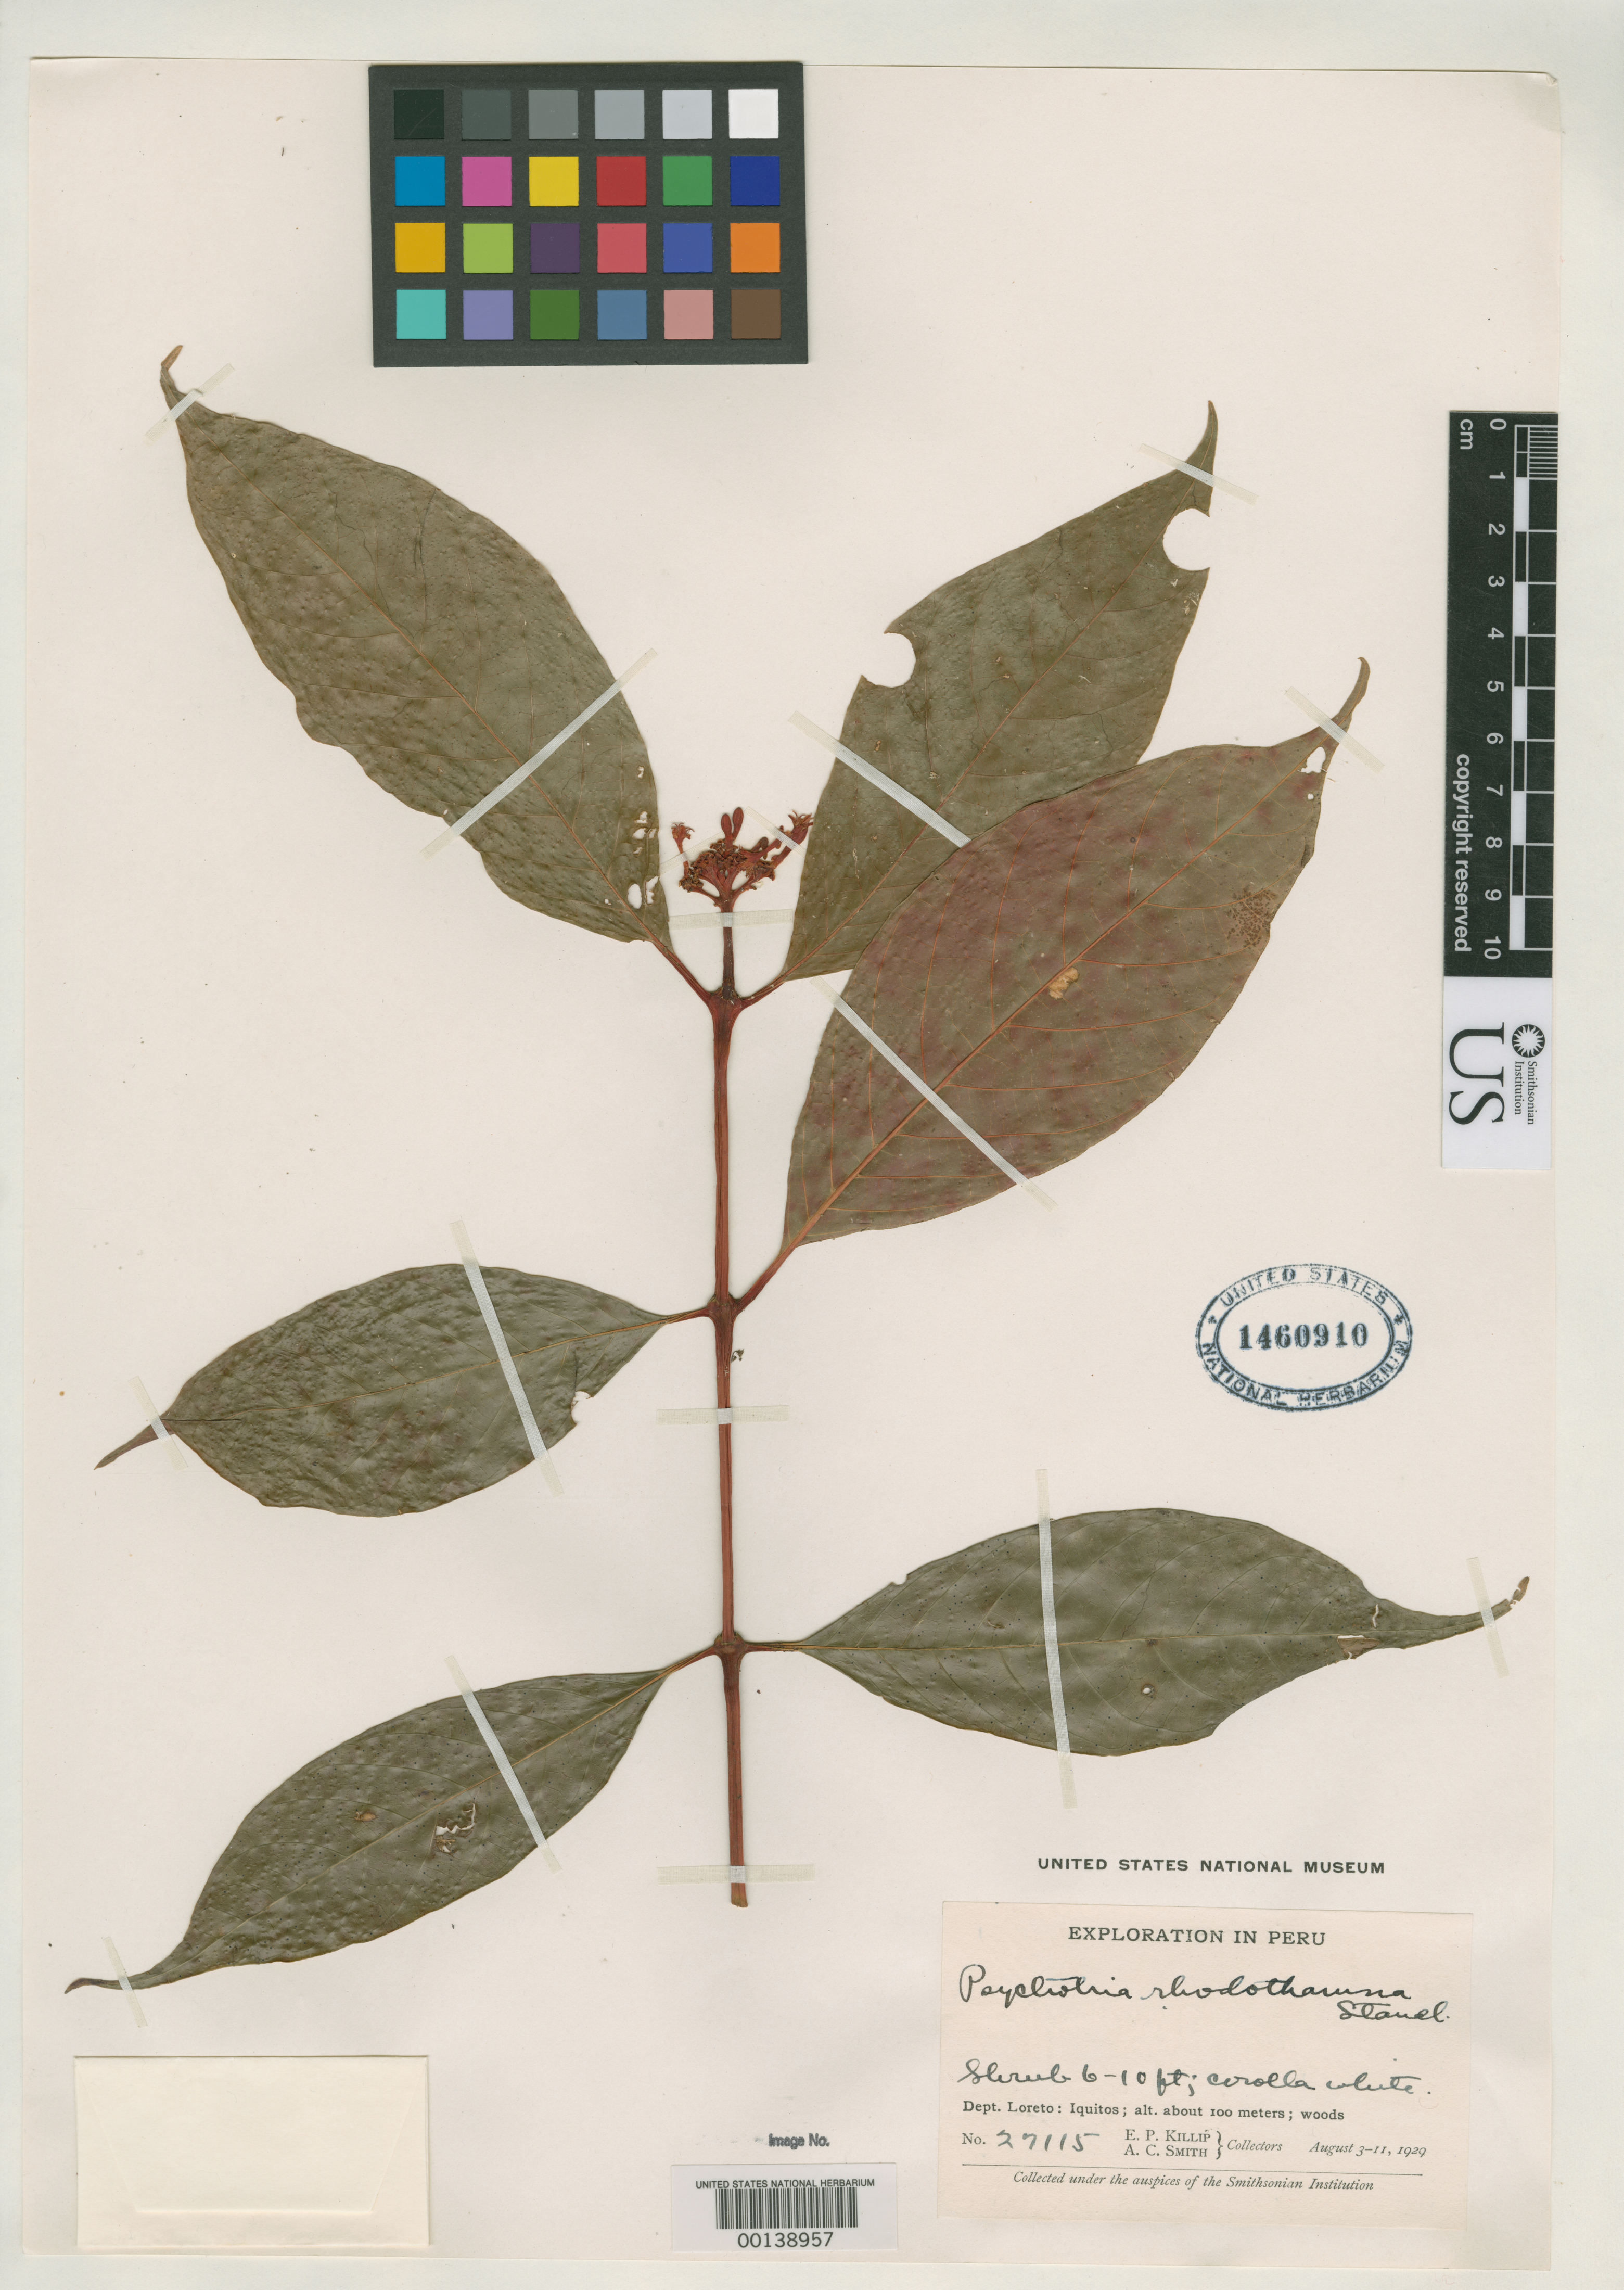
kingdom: Plantae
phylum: Tracheophyta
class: Magnoliopsida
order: Gentianales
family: Rubiaceae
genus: Psychotria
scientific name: Psychotria rhodothamna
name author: Standl.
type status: Isotype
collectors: E. P. Killip & A. C. Smith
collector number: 27115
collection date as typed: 03 Aug 1929 to 11 Aug 1929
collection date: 1929-08-03/1929-08-11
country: Peru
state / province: Loreto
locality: Iquitos.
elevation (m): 100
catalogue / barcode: US 1460910